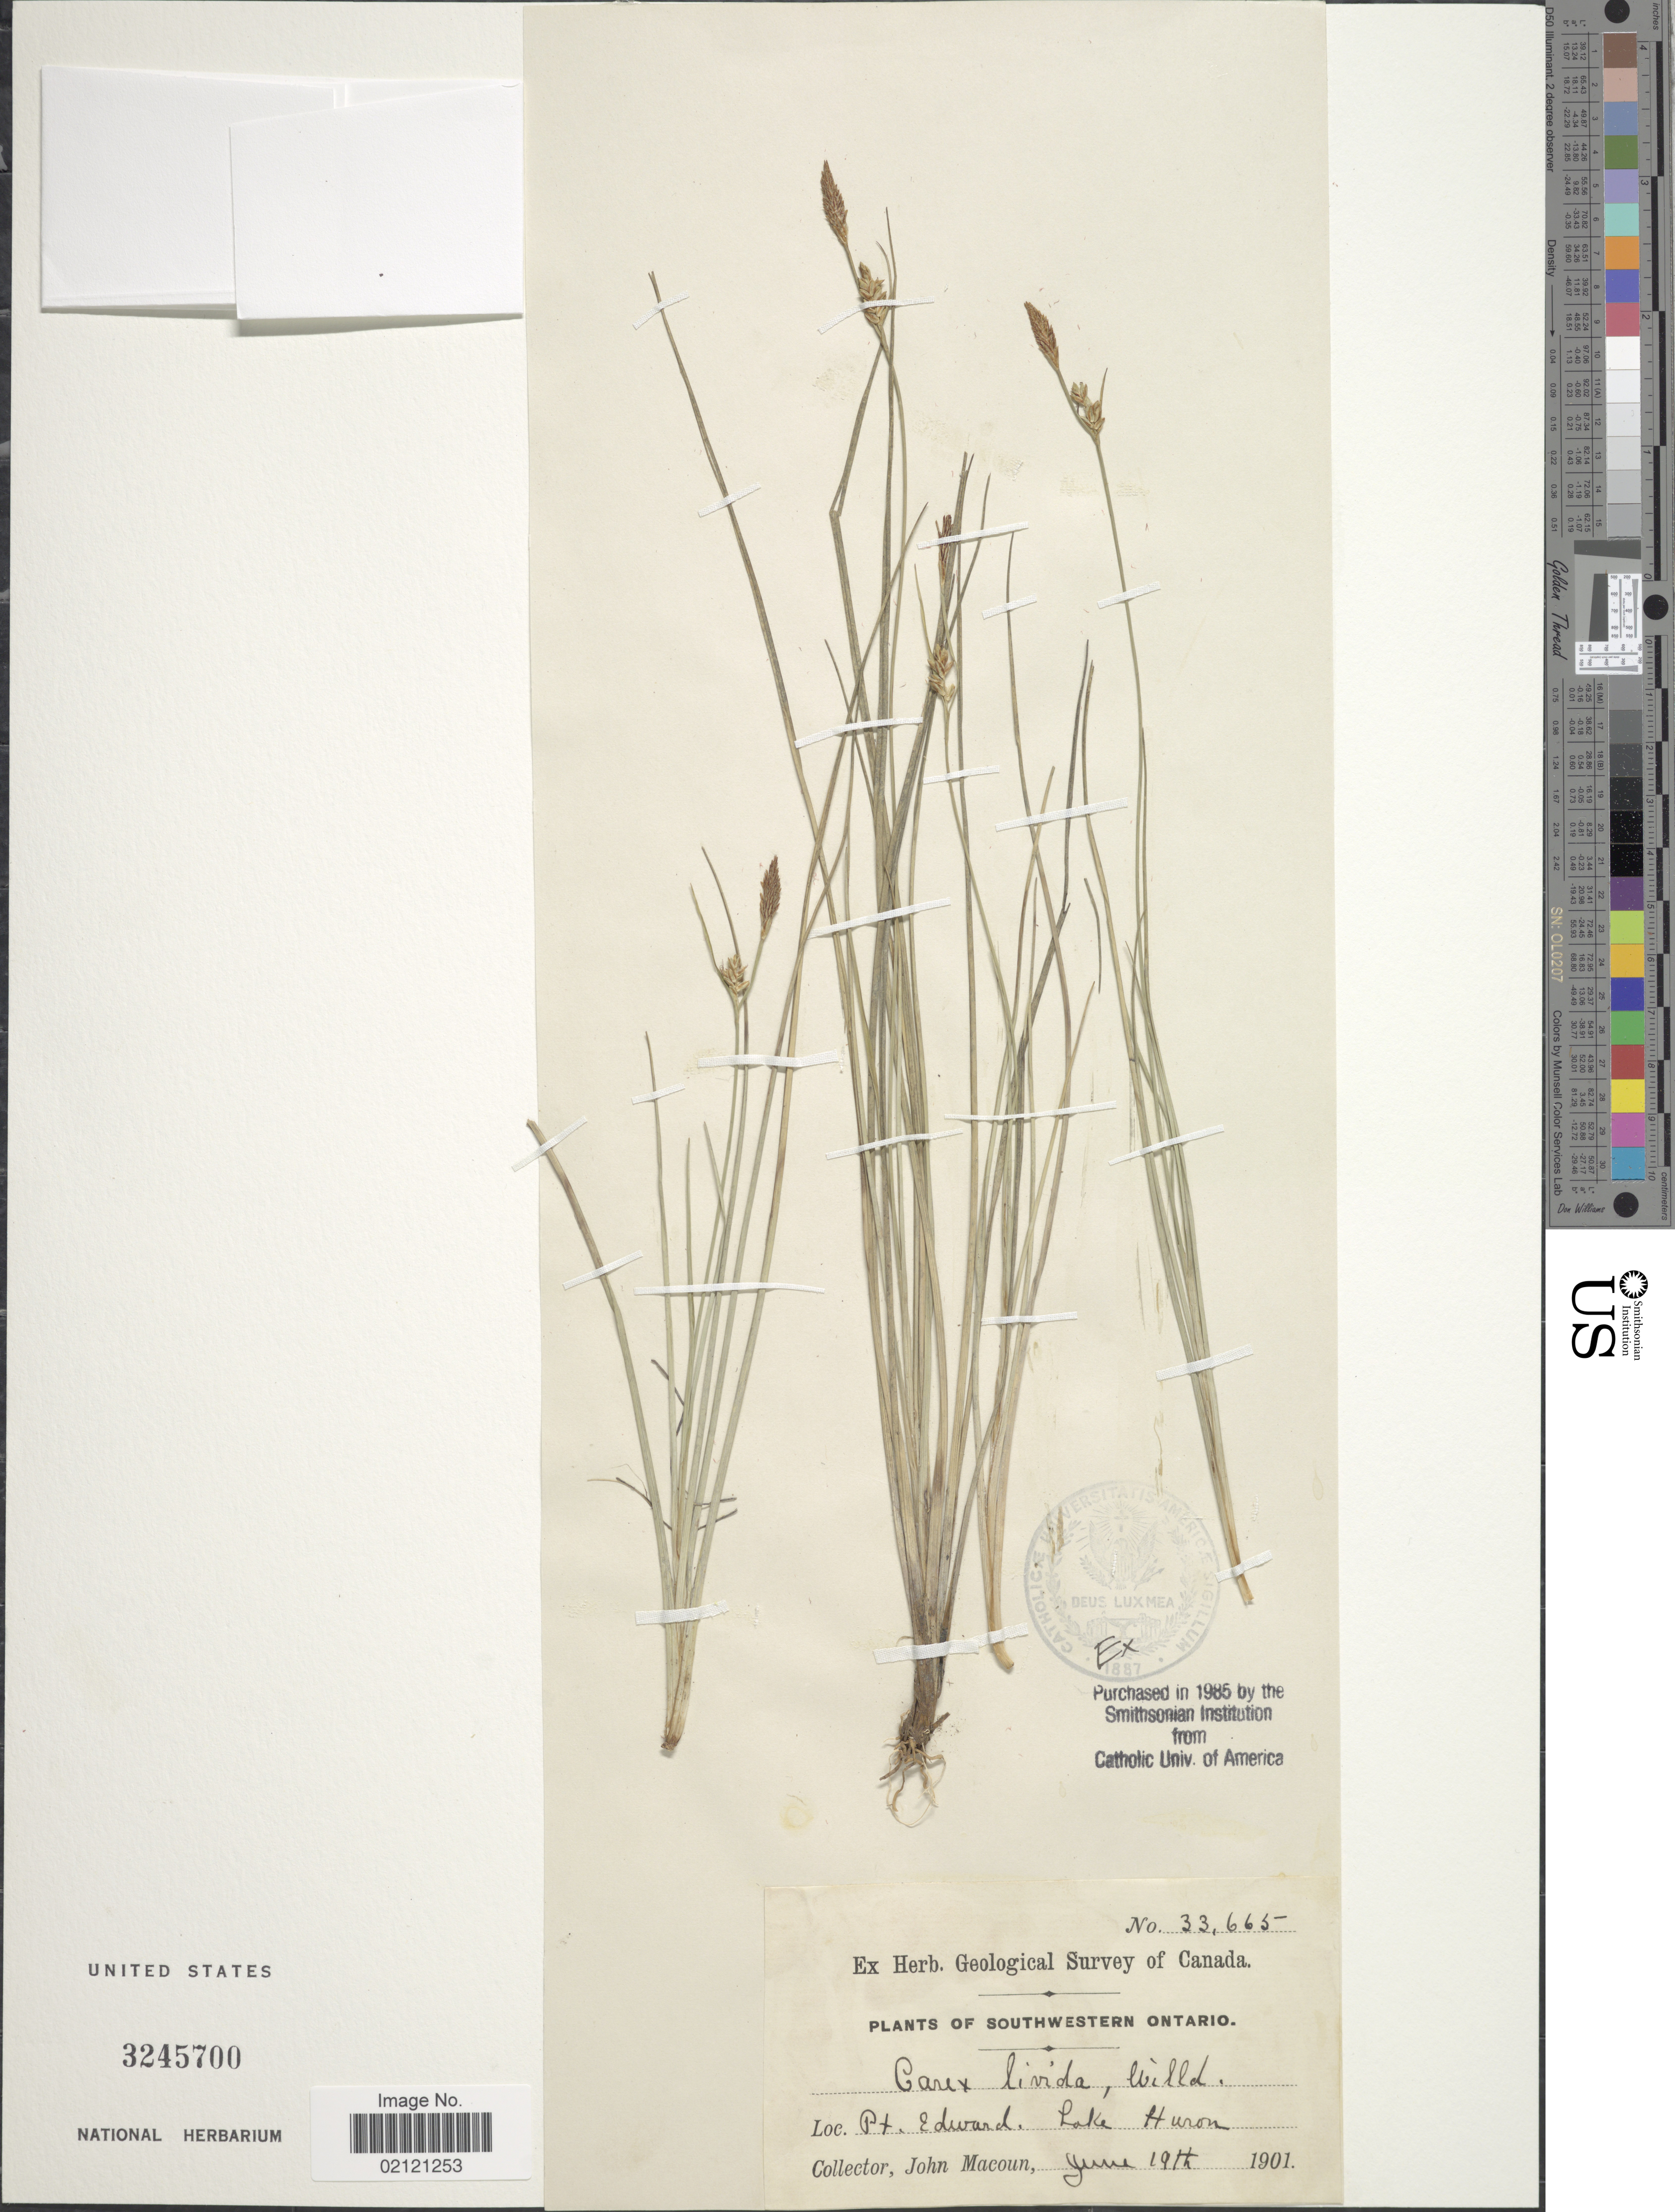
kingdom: Plantae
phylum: Tracheophyta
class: Liliopsida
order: Poales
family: Cyperaceae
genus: Carex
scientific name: Carex livida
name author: (Wahlenb.) Willd.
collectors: J. Macoun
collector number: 33665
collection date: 1901-06-19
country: Canada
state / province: Ontario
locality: Southwestern Ontario, Pt. Edward, Lake Huron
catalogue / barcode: US 3245700